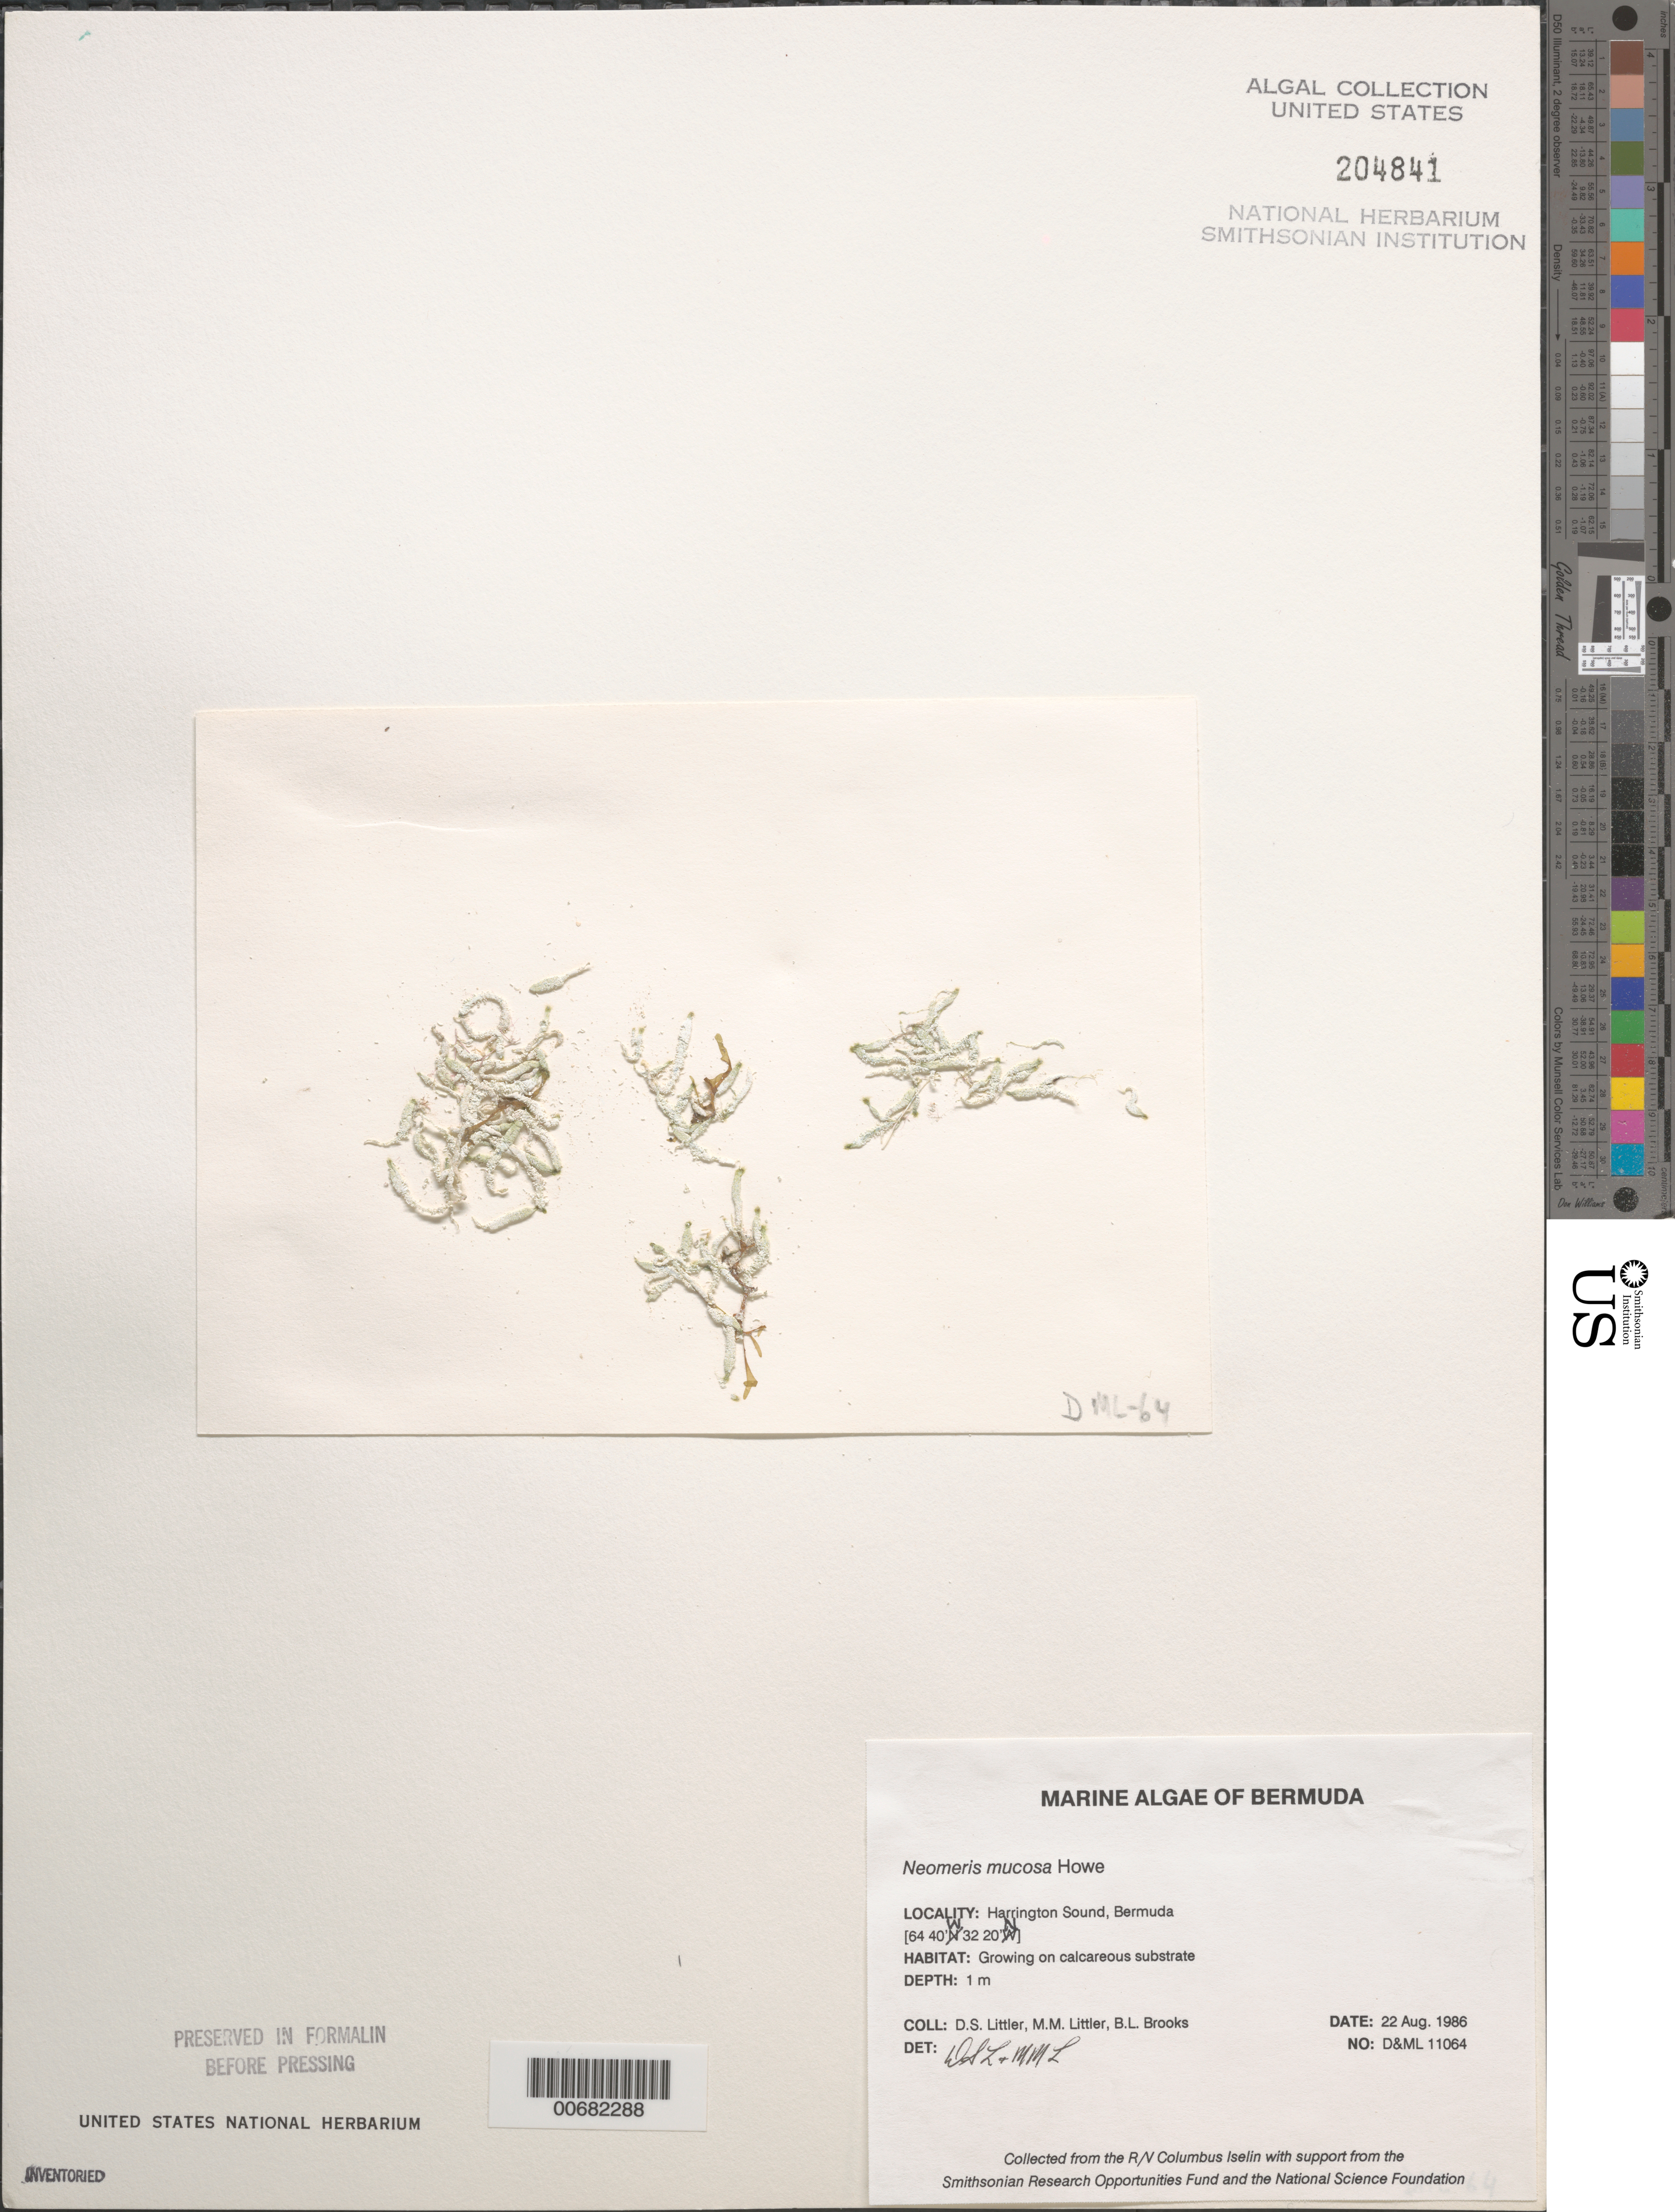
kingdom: Plantae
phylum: Chlorophyta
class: Ulvophyceae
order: Dasycladales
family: Dasycladaceae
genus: Neomeris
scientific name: Neomeris mucosa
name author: M. Howe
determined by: Littler, D. S.; Littler, M. M.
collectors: D. S. Littler, M. M. Littler & B. Brooks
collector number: D&ML 11064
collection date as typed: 22 Aug 1986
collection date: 1986-08-22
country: Bermuda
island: Bermuda Island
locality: Harrington Sound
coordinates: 32 20' N, 64 40' W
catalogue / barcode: US 204841